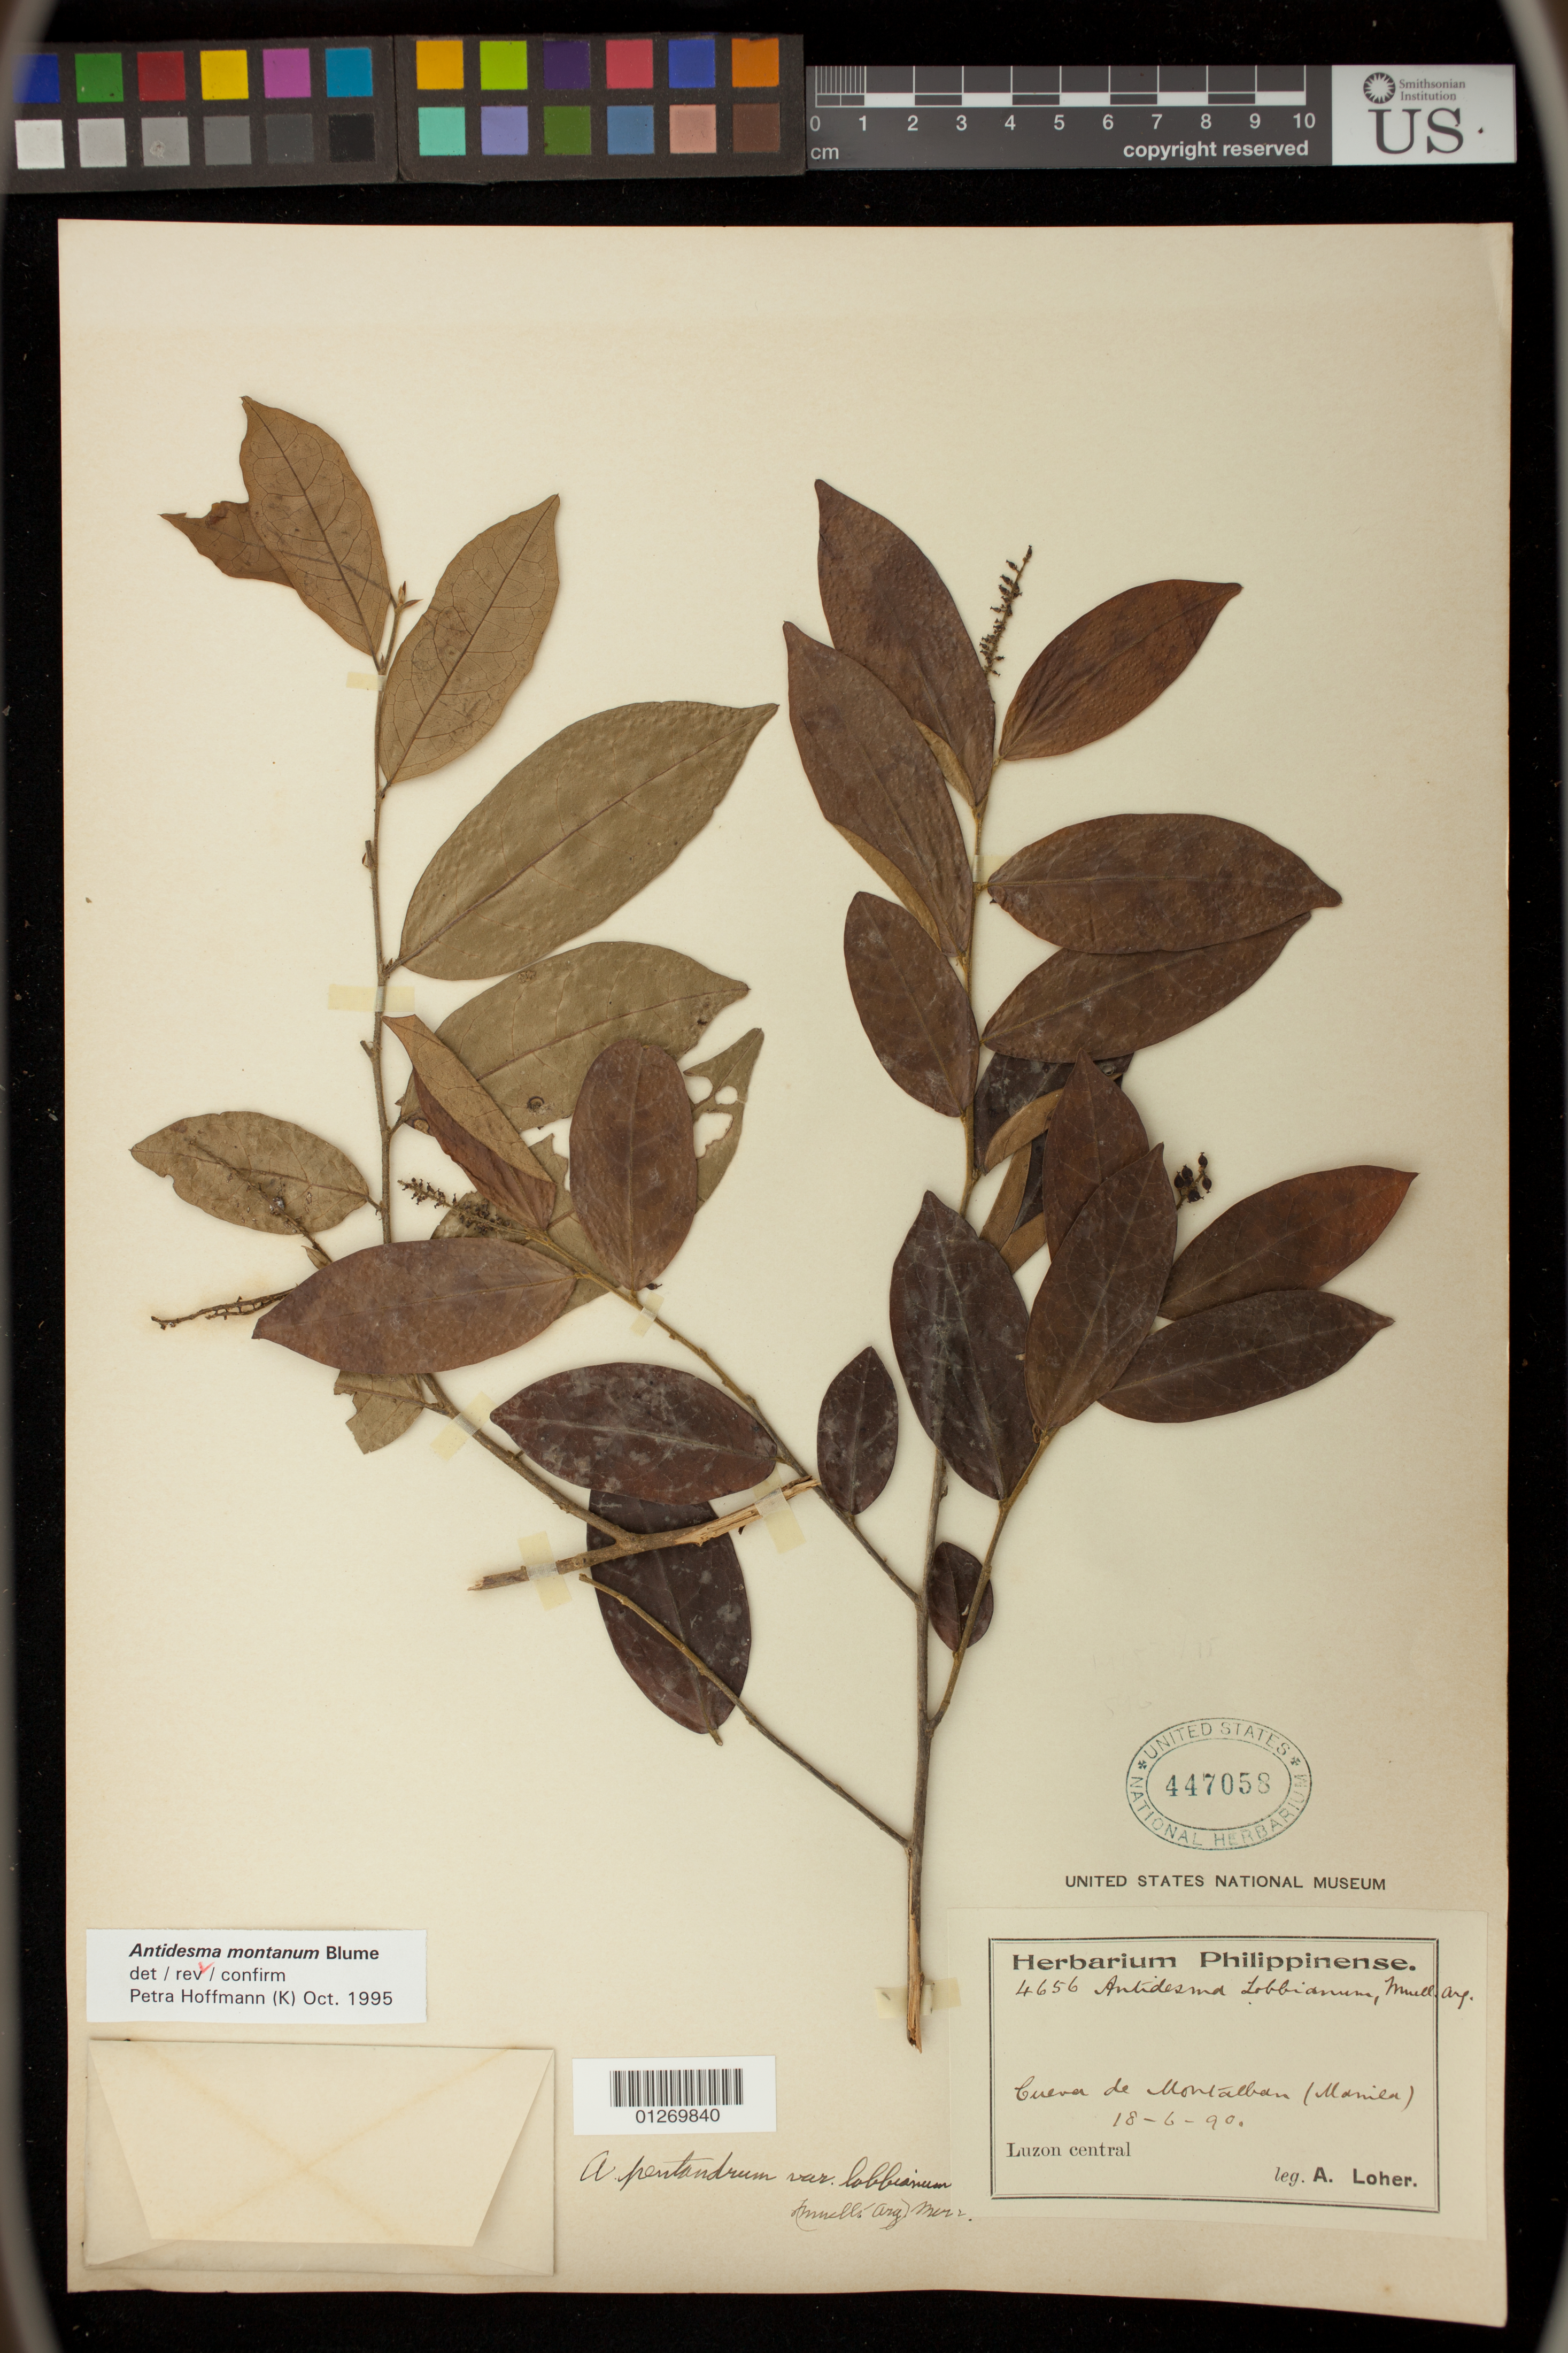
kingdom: Plantae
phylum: Tracheophyta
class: Magnoliopsida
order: Malpighiales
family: Phyllanthaceae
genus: Antidesma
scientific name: Antidesma montanum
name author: Blume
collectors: A. Loher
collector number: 4656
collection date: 1890-06-18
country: Philippines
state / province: National Capital Region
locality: Cueva de Montalban (Manila)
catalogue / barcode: US 447058